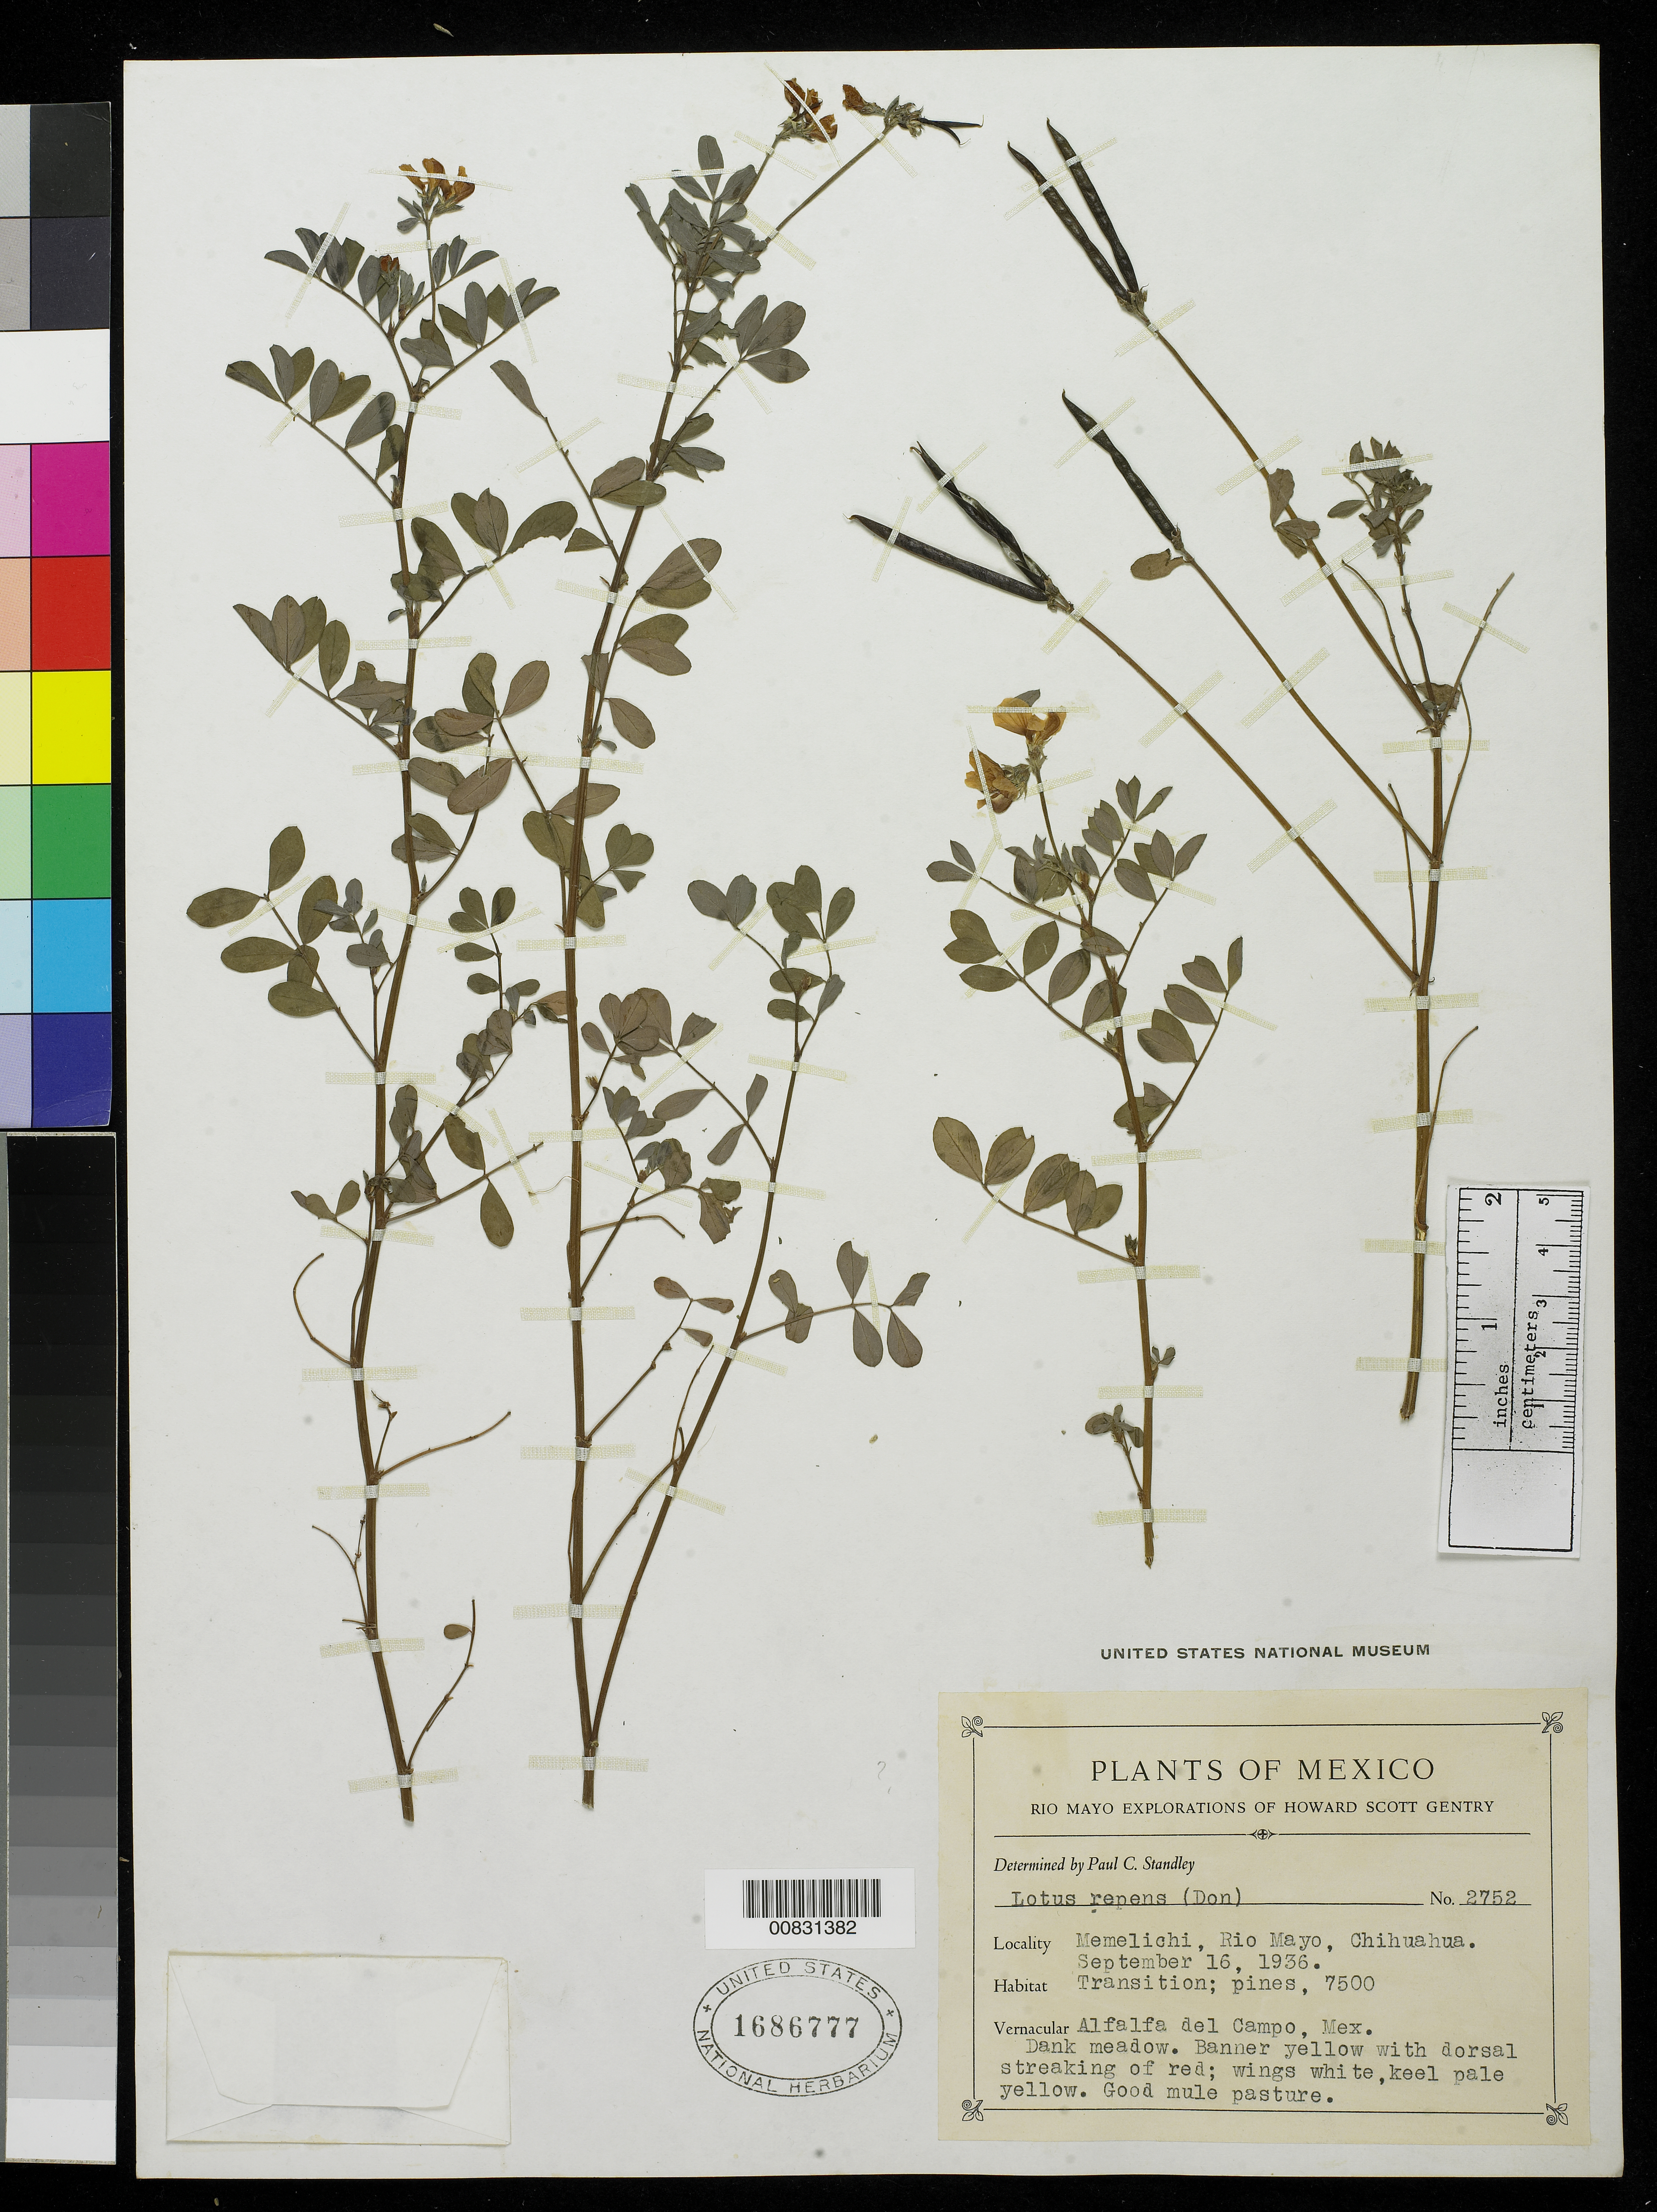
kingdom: Plantae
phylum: Tracheophyta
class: Magnoliopsida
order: Fabales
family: Fabaceae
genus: Hosackia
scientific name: Hosackia repens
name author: G. Don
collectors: H. S. Gentry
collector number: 2752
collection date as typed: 16 Sep 1936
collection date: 1936-09-16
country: Mexico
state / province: Chihuahua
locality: Memelichi, Río Mayo, Chihuahua.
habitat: Dank meadow. Transition; pines.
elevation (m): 2286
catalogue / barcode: US 1686777